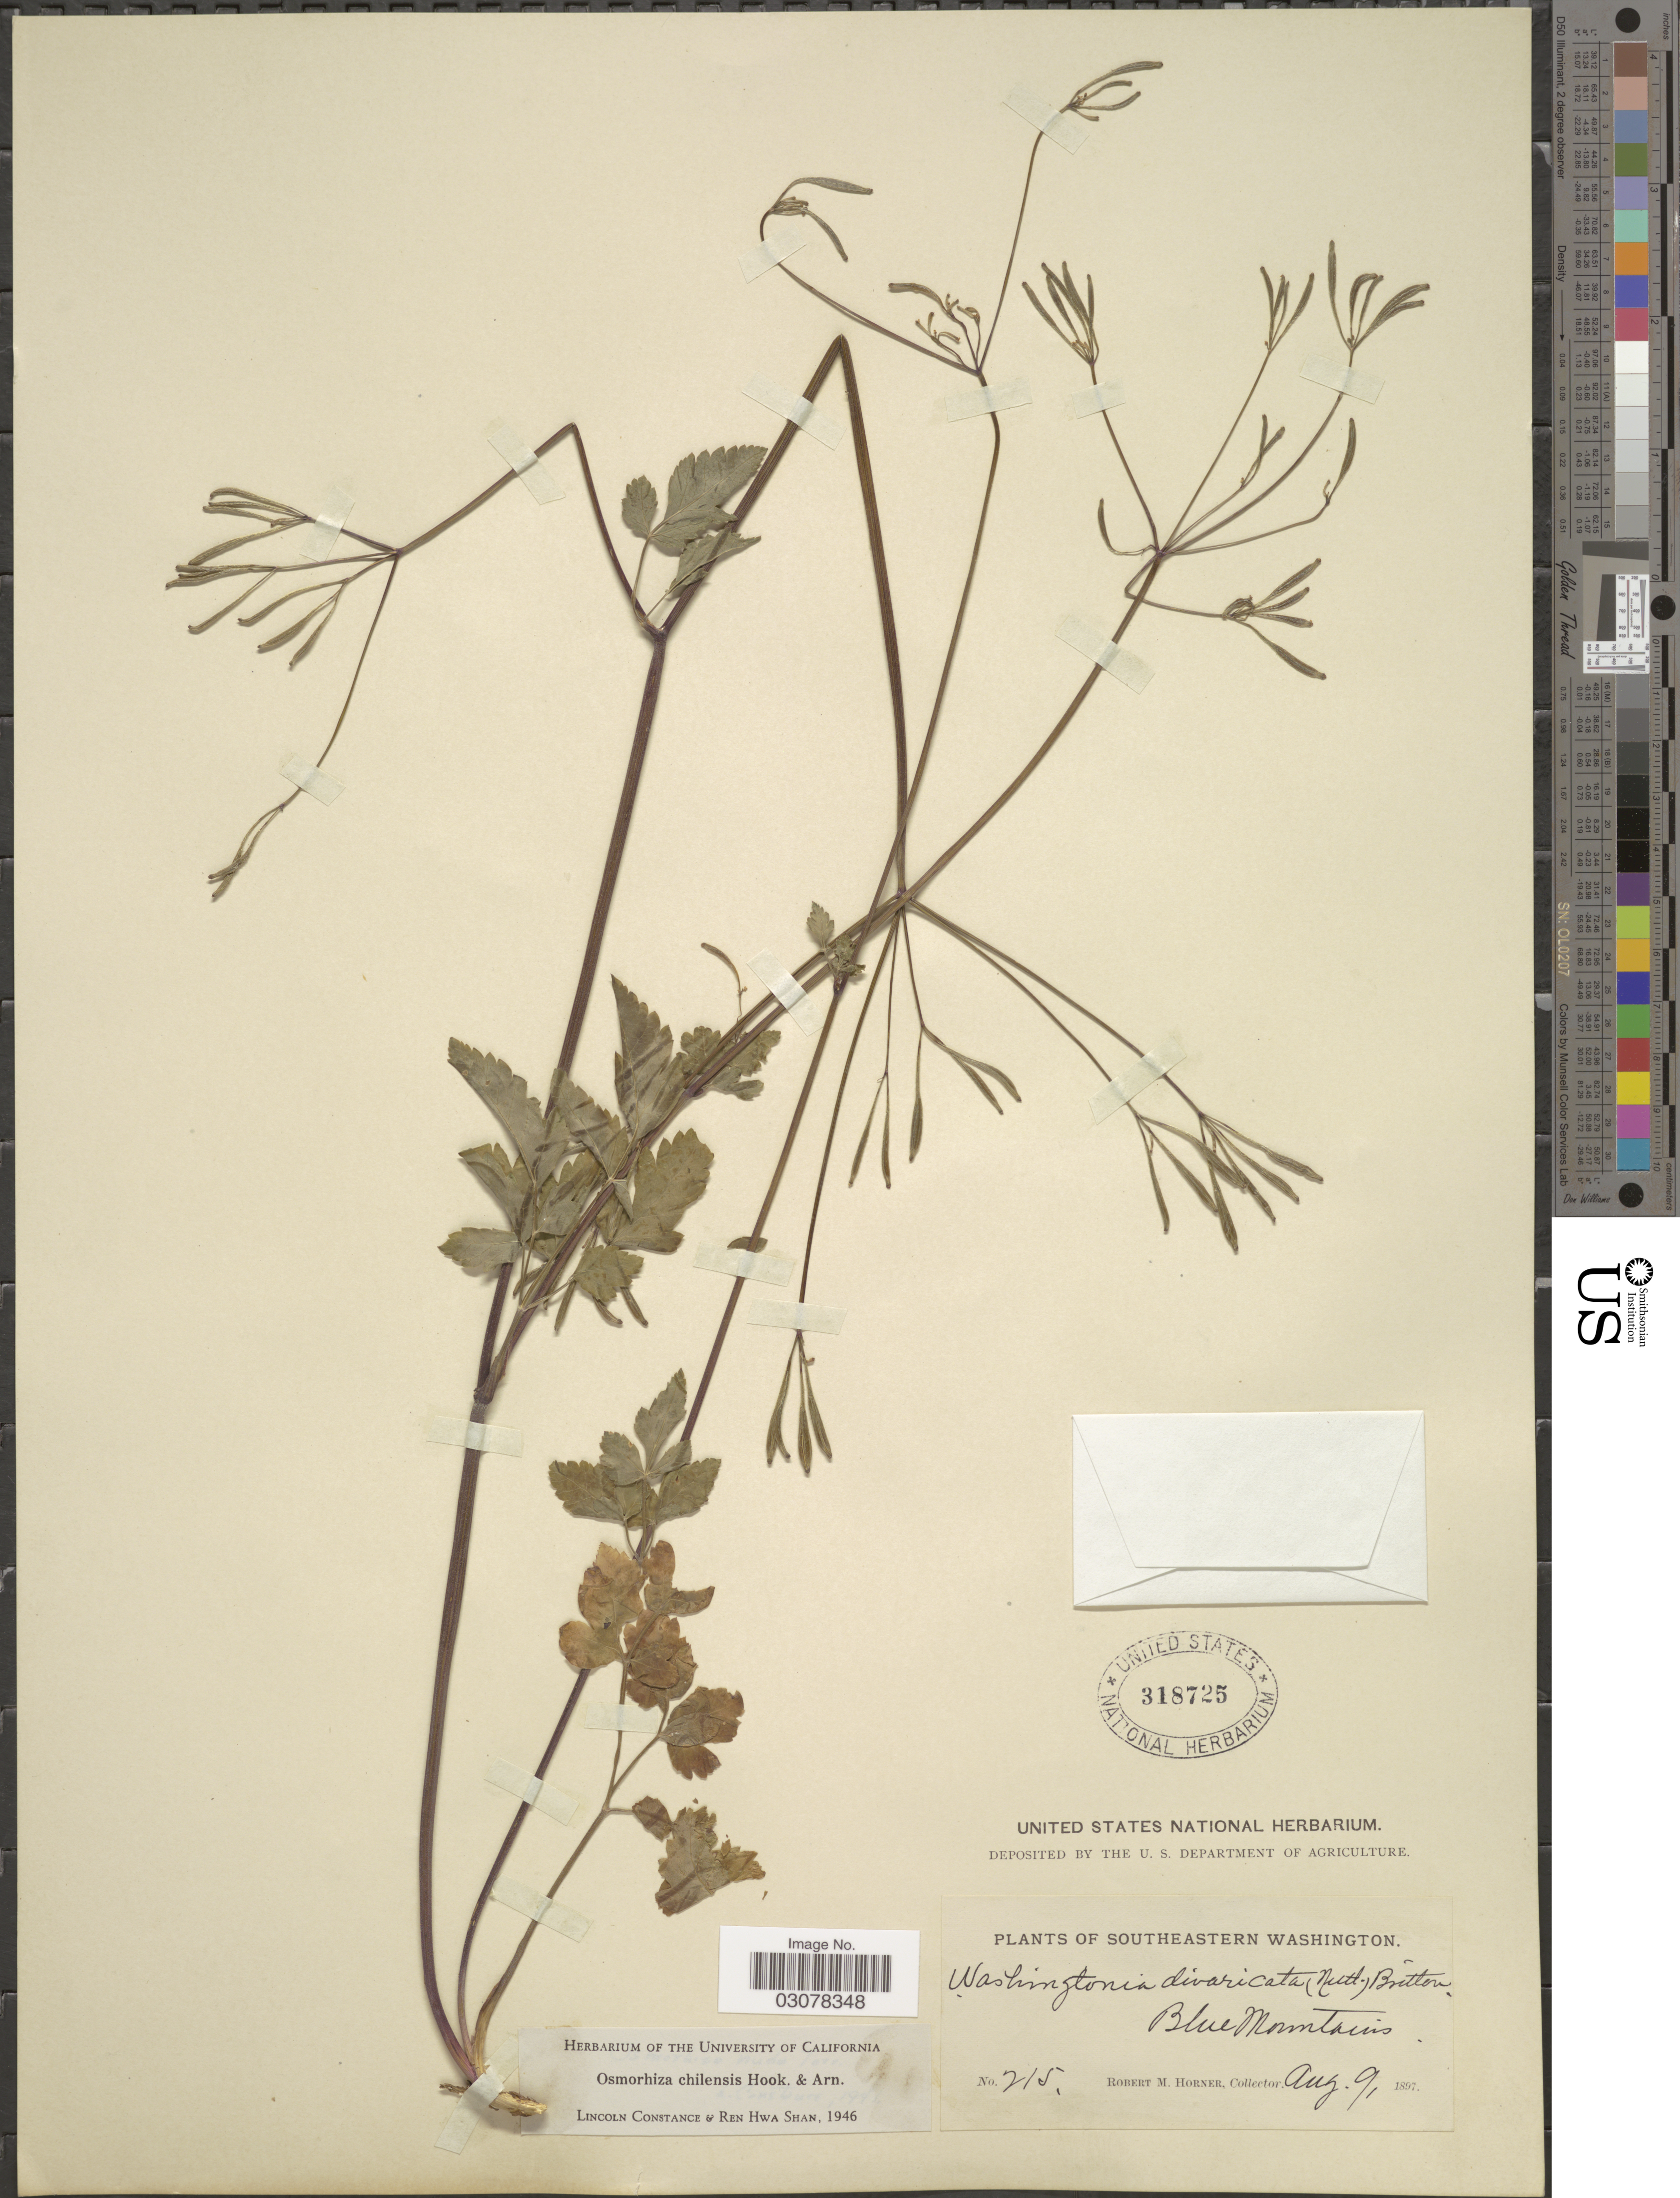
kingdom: Plantae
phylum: Tracheophyta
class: Magnoliopsida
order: Apiales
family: Apiaceae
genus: Osmorhiza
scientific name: Osmorhiza chilensis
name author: Hook. & Arn.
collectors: R. Horner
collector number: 215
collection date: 1897-08-09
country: United States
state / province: Washington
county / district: Clallam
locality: Southeastern Washington. Blue Mountains.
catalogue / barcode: US 318725